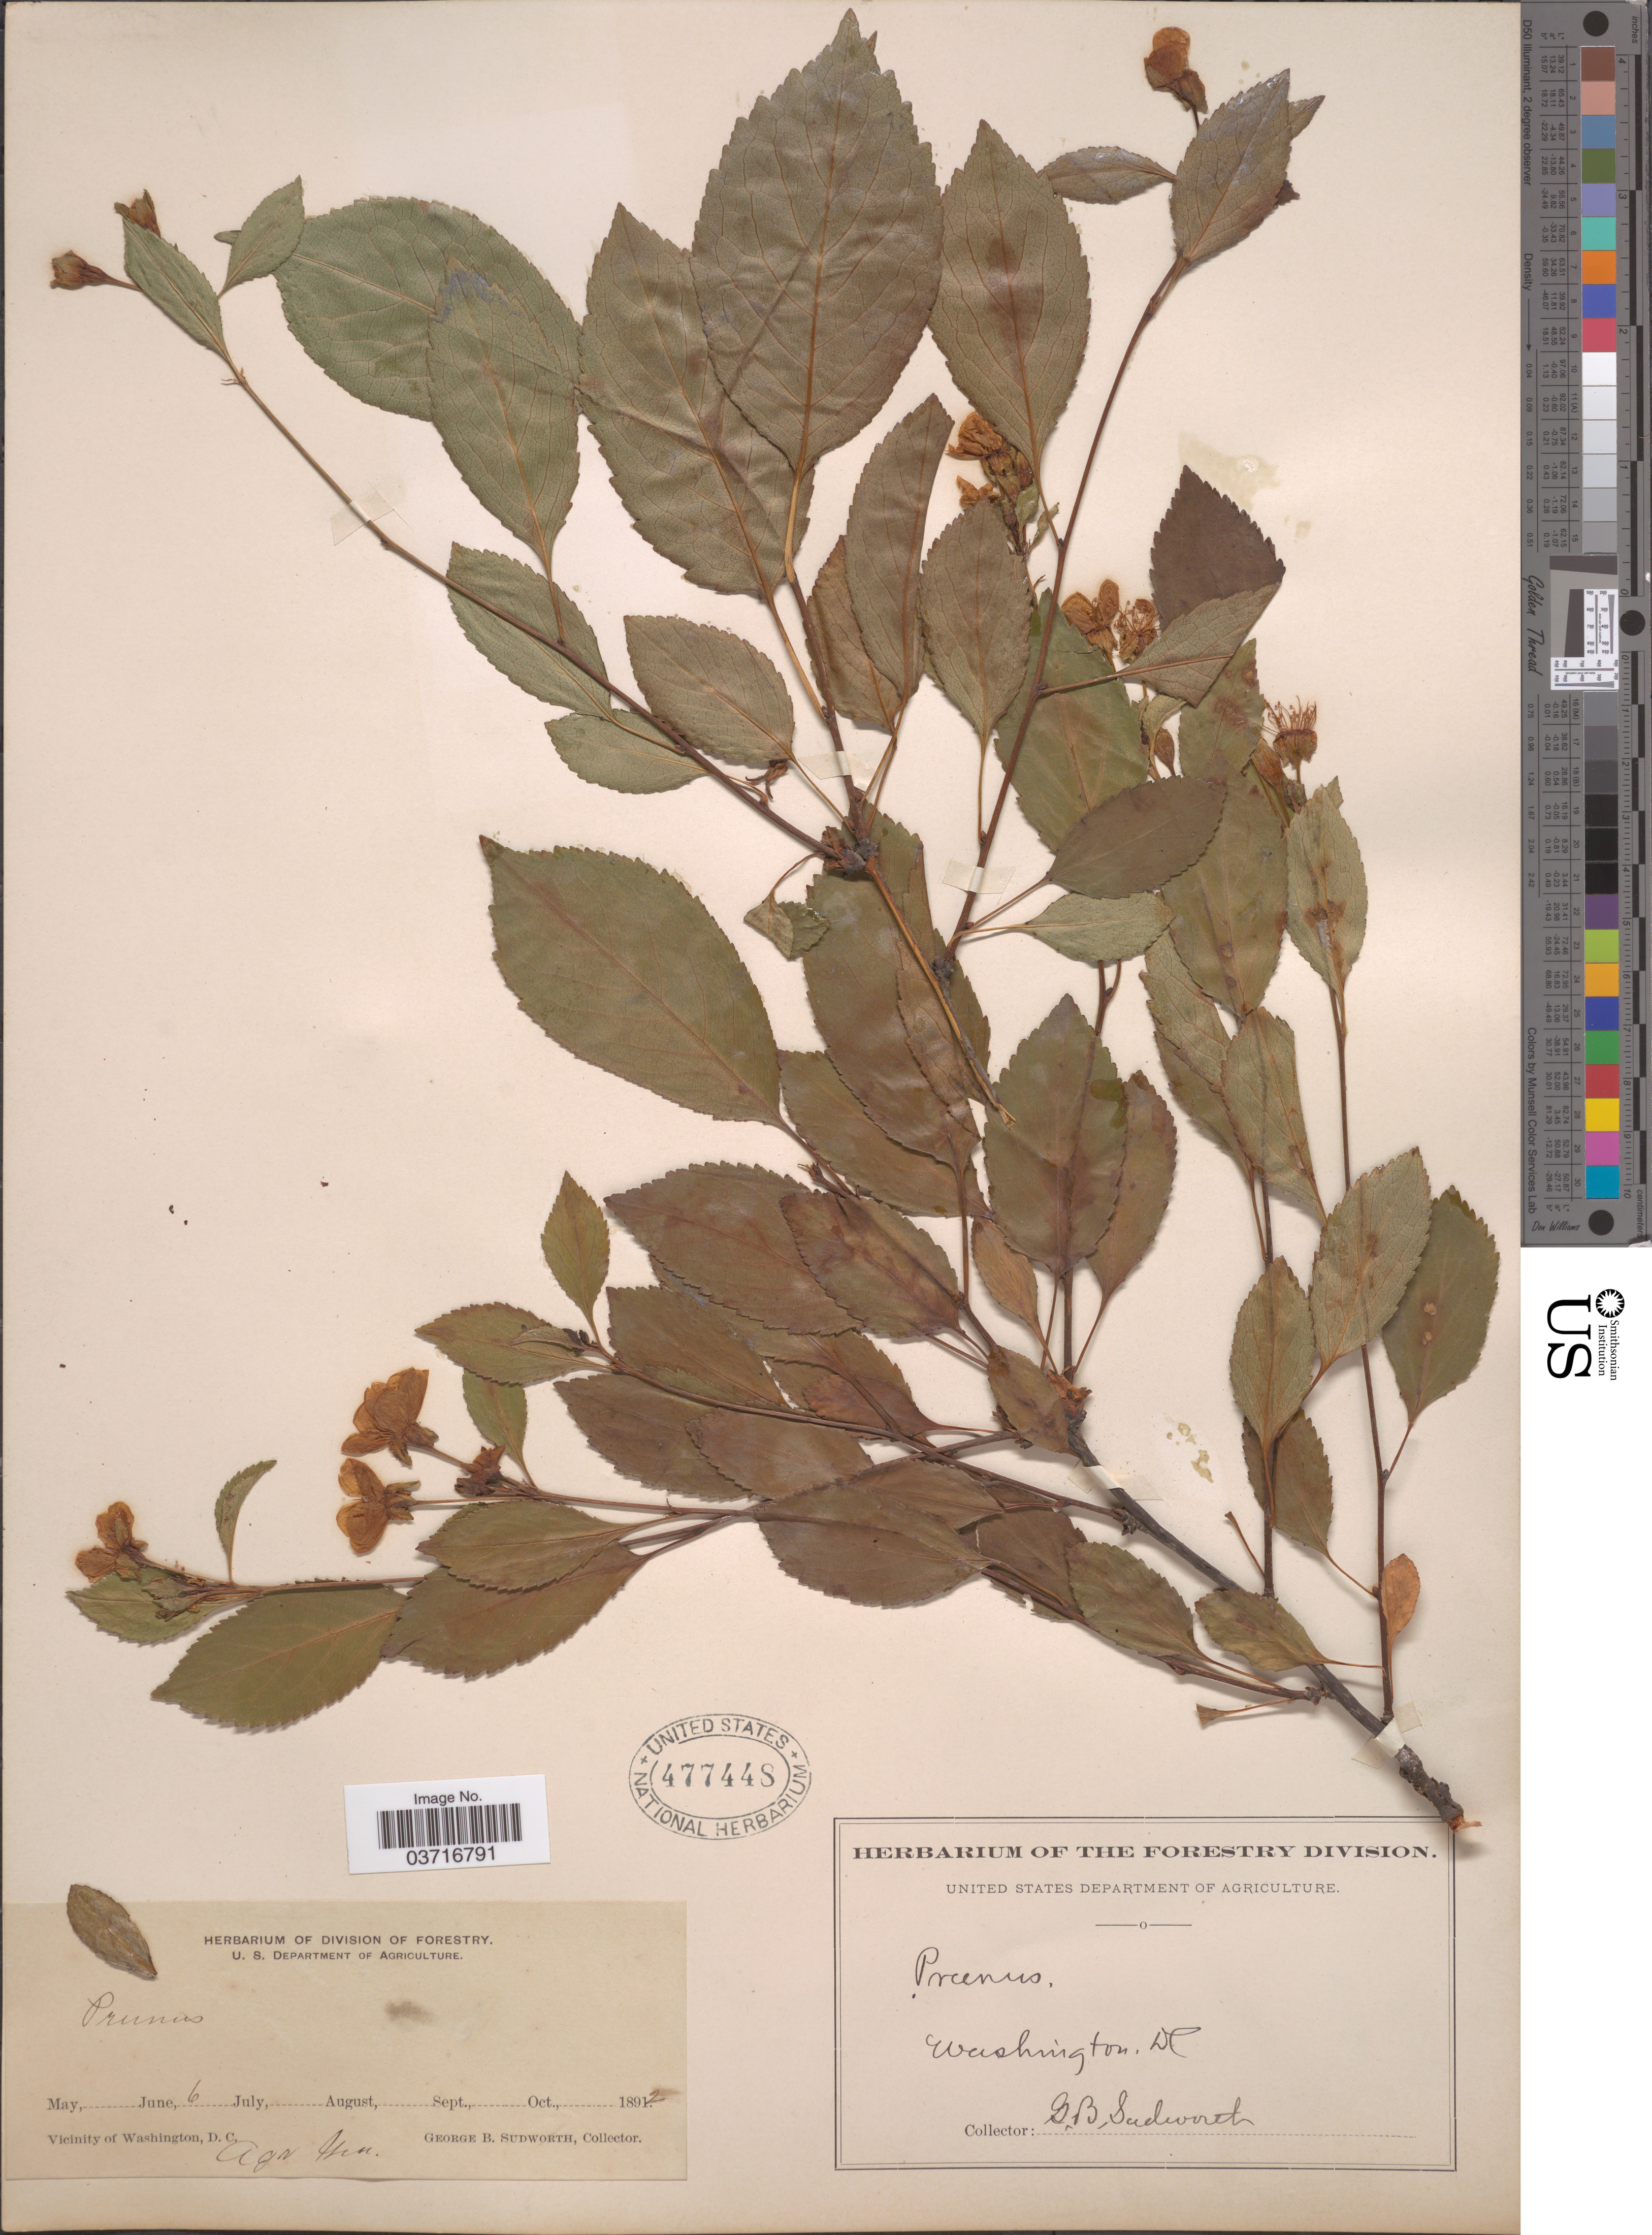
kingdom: Plantae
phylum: Tracheophyta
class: Magnoliopsida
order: Rosales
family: Rosaceae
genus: Prunus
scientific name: Prunus semperflorens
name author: Ehrh.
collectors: G. B. Sudworth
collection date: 1892-06-06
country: United States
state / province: District of Columbia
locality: Vicinity of Washington, D.C. Agr. Grn.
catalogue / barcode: US 477448